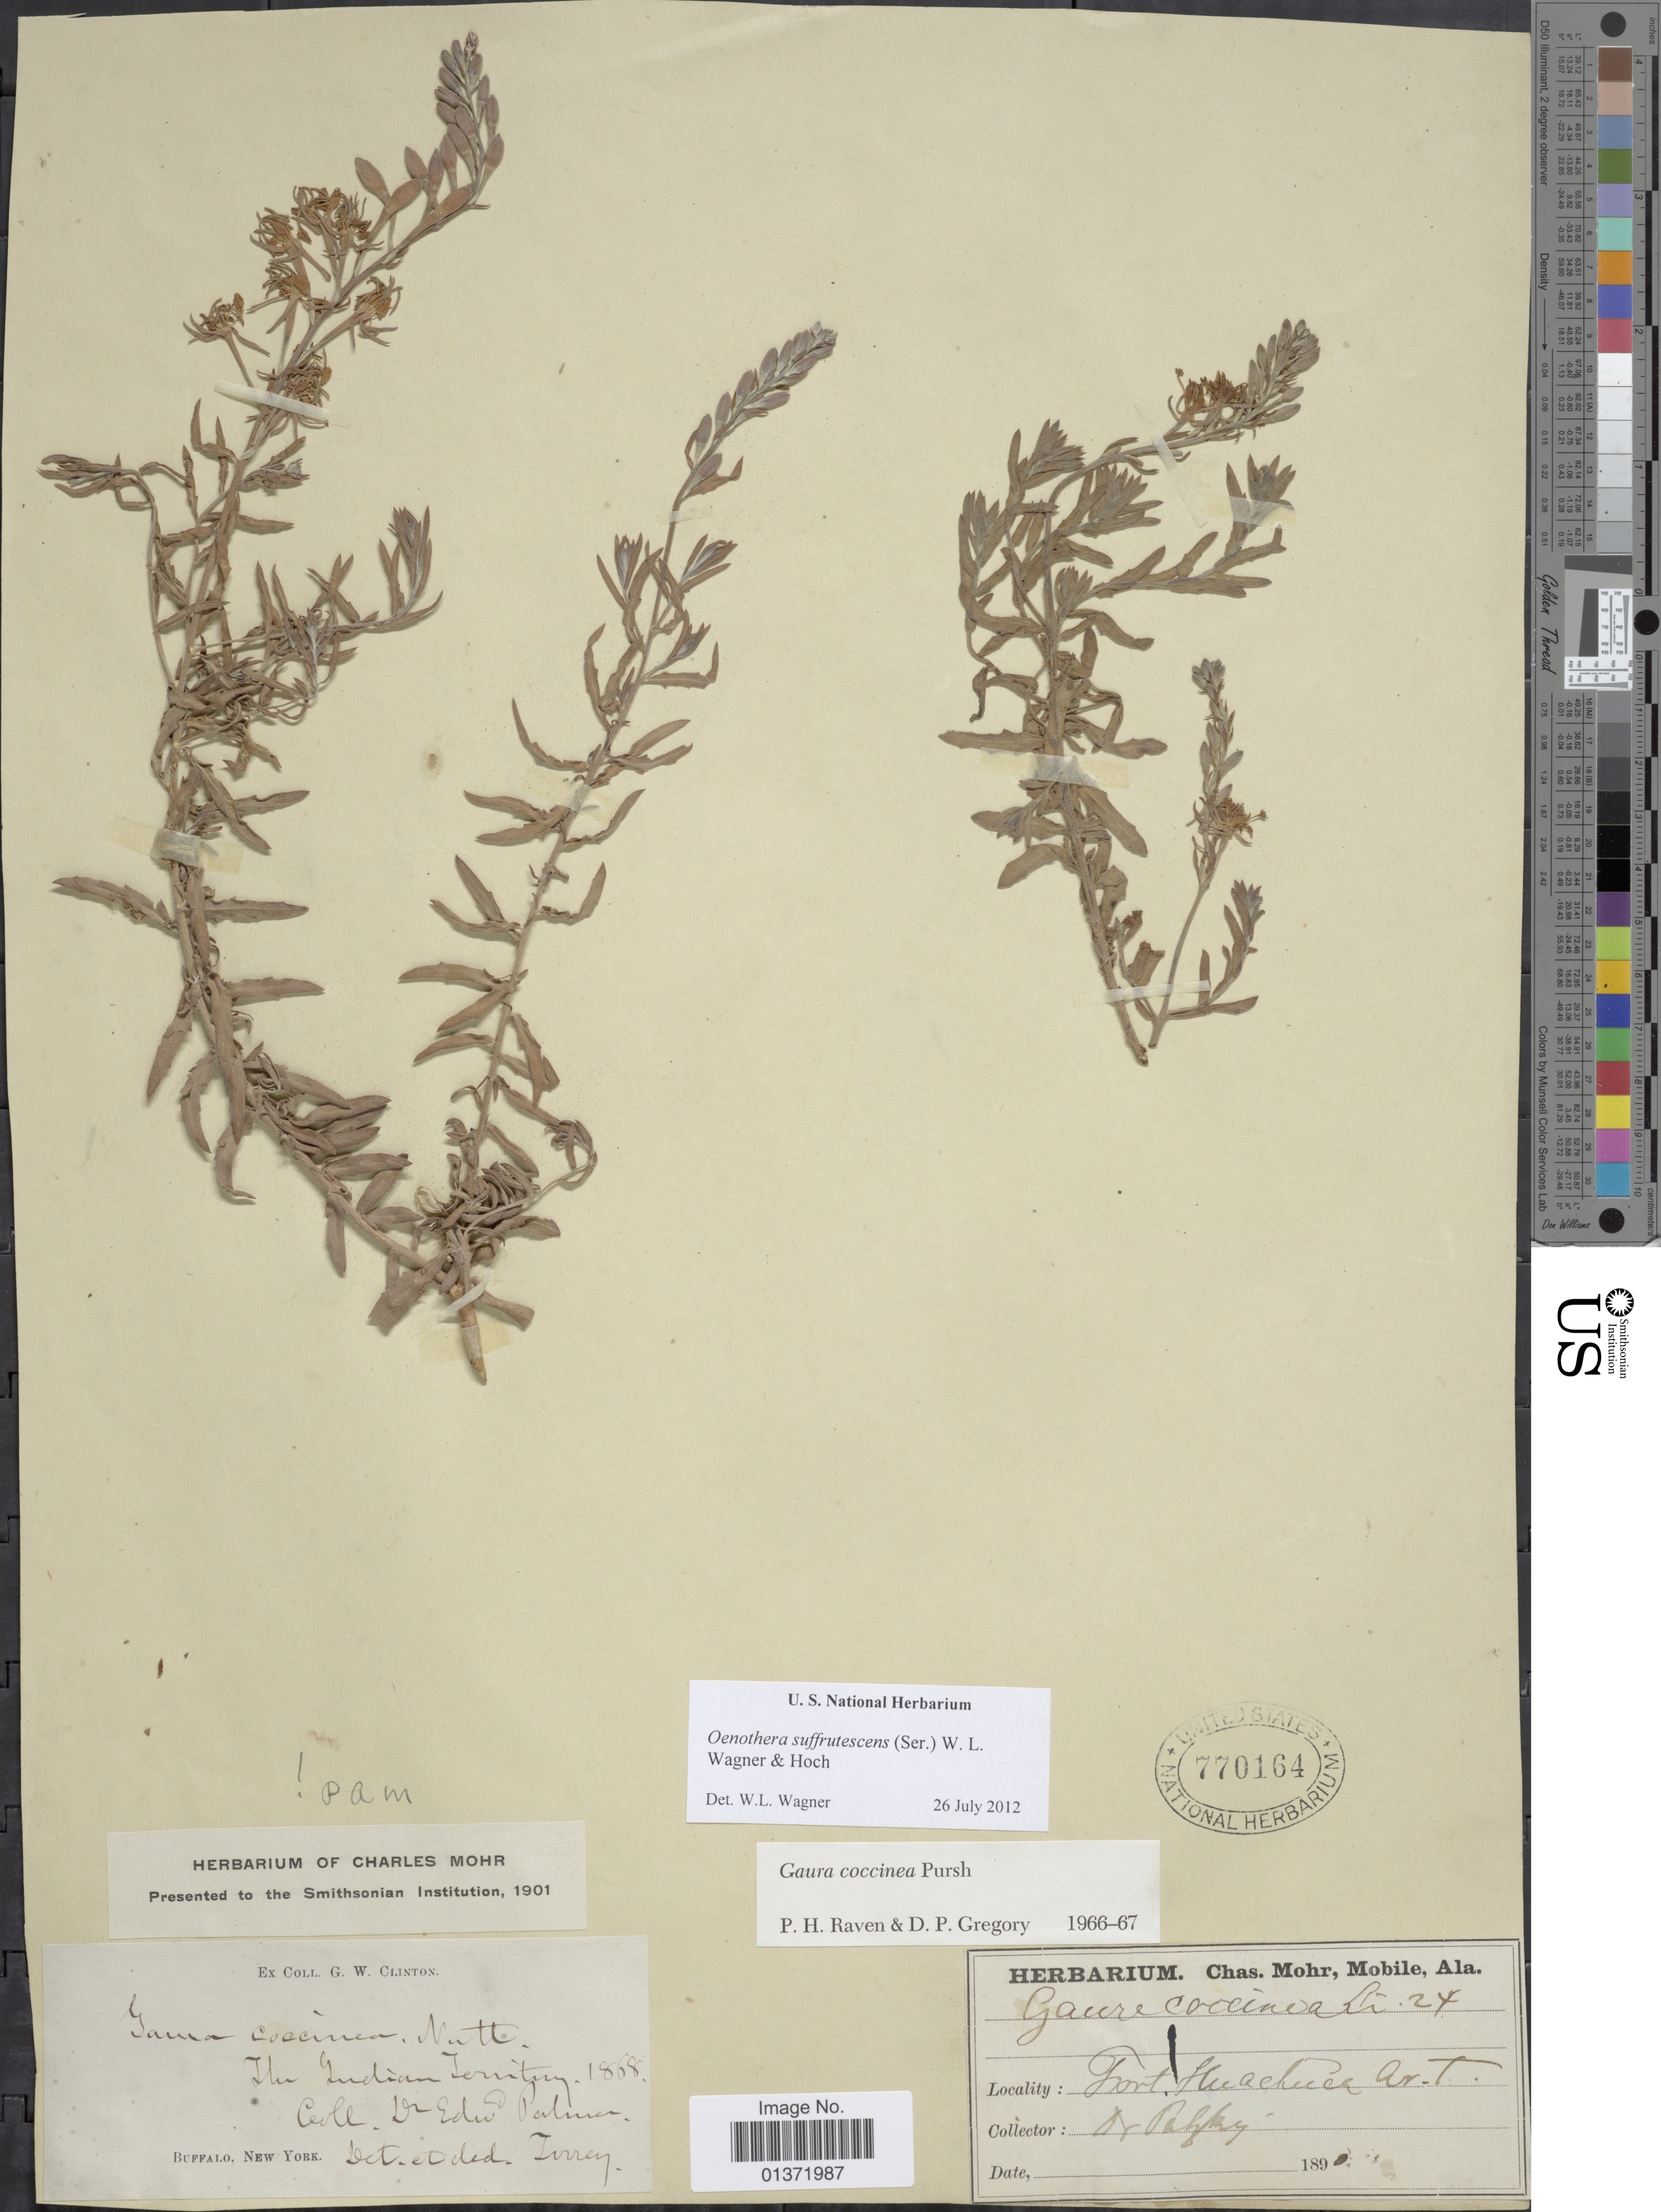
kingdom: Plantae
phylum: Tracheophyta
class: Magnoliopsida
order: Myrtales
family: Onagraceae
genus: Oenothera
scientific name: Oenothera suffrutescens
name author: (Ser.) W.L. Wagner & Hoch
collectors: G. W. Clinton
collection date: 1868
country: United States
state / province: New York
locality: Buffalo, Fort Huachuca Art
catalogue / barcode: US 770164